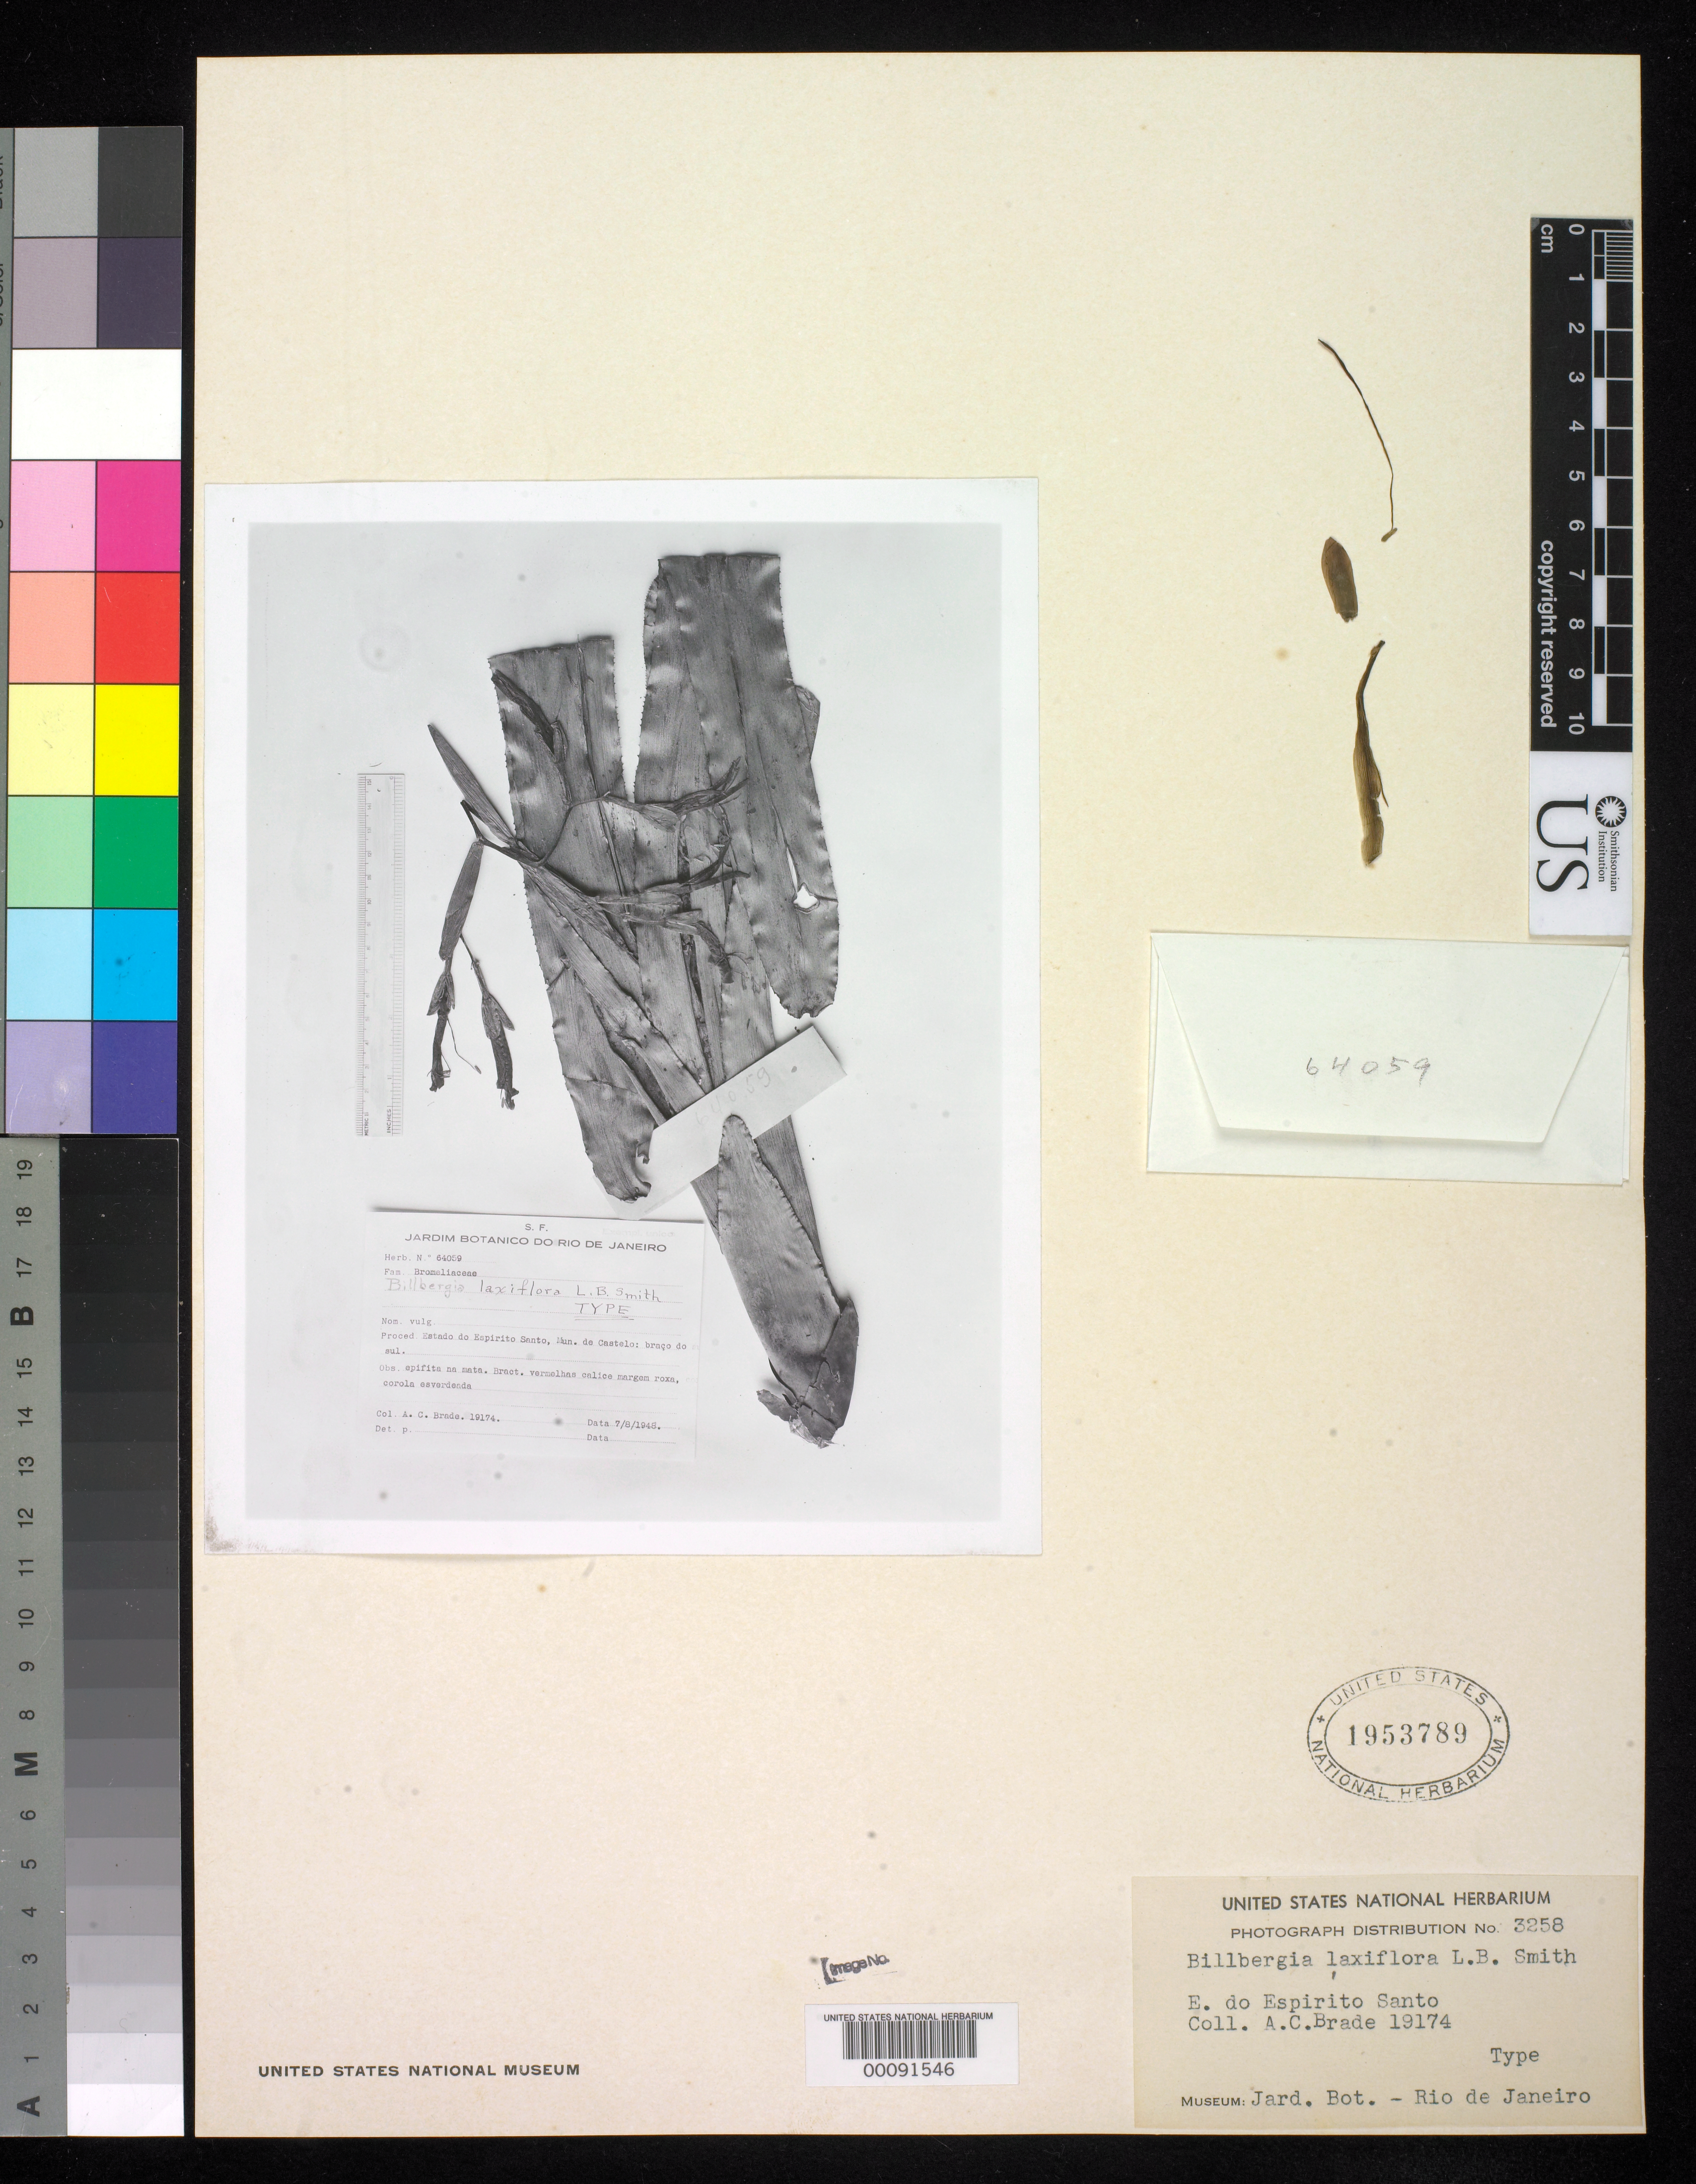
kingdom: Plantae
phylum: Tracheophyta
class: Liliopsida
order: Poales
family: Bromeliaceae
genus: Billbergia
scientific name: Billbergia laxiflora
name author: L.B. Sm.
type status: Isotype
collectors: A. C. Brade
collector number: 19174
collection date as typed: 07 Aug 1948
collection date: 1948-08-07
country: Brazil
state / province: Espírito Santo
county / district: Castelo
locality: Braco do Sul.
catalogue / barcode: US 1953789